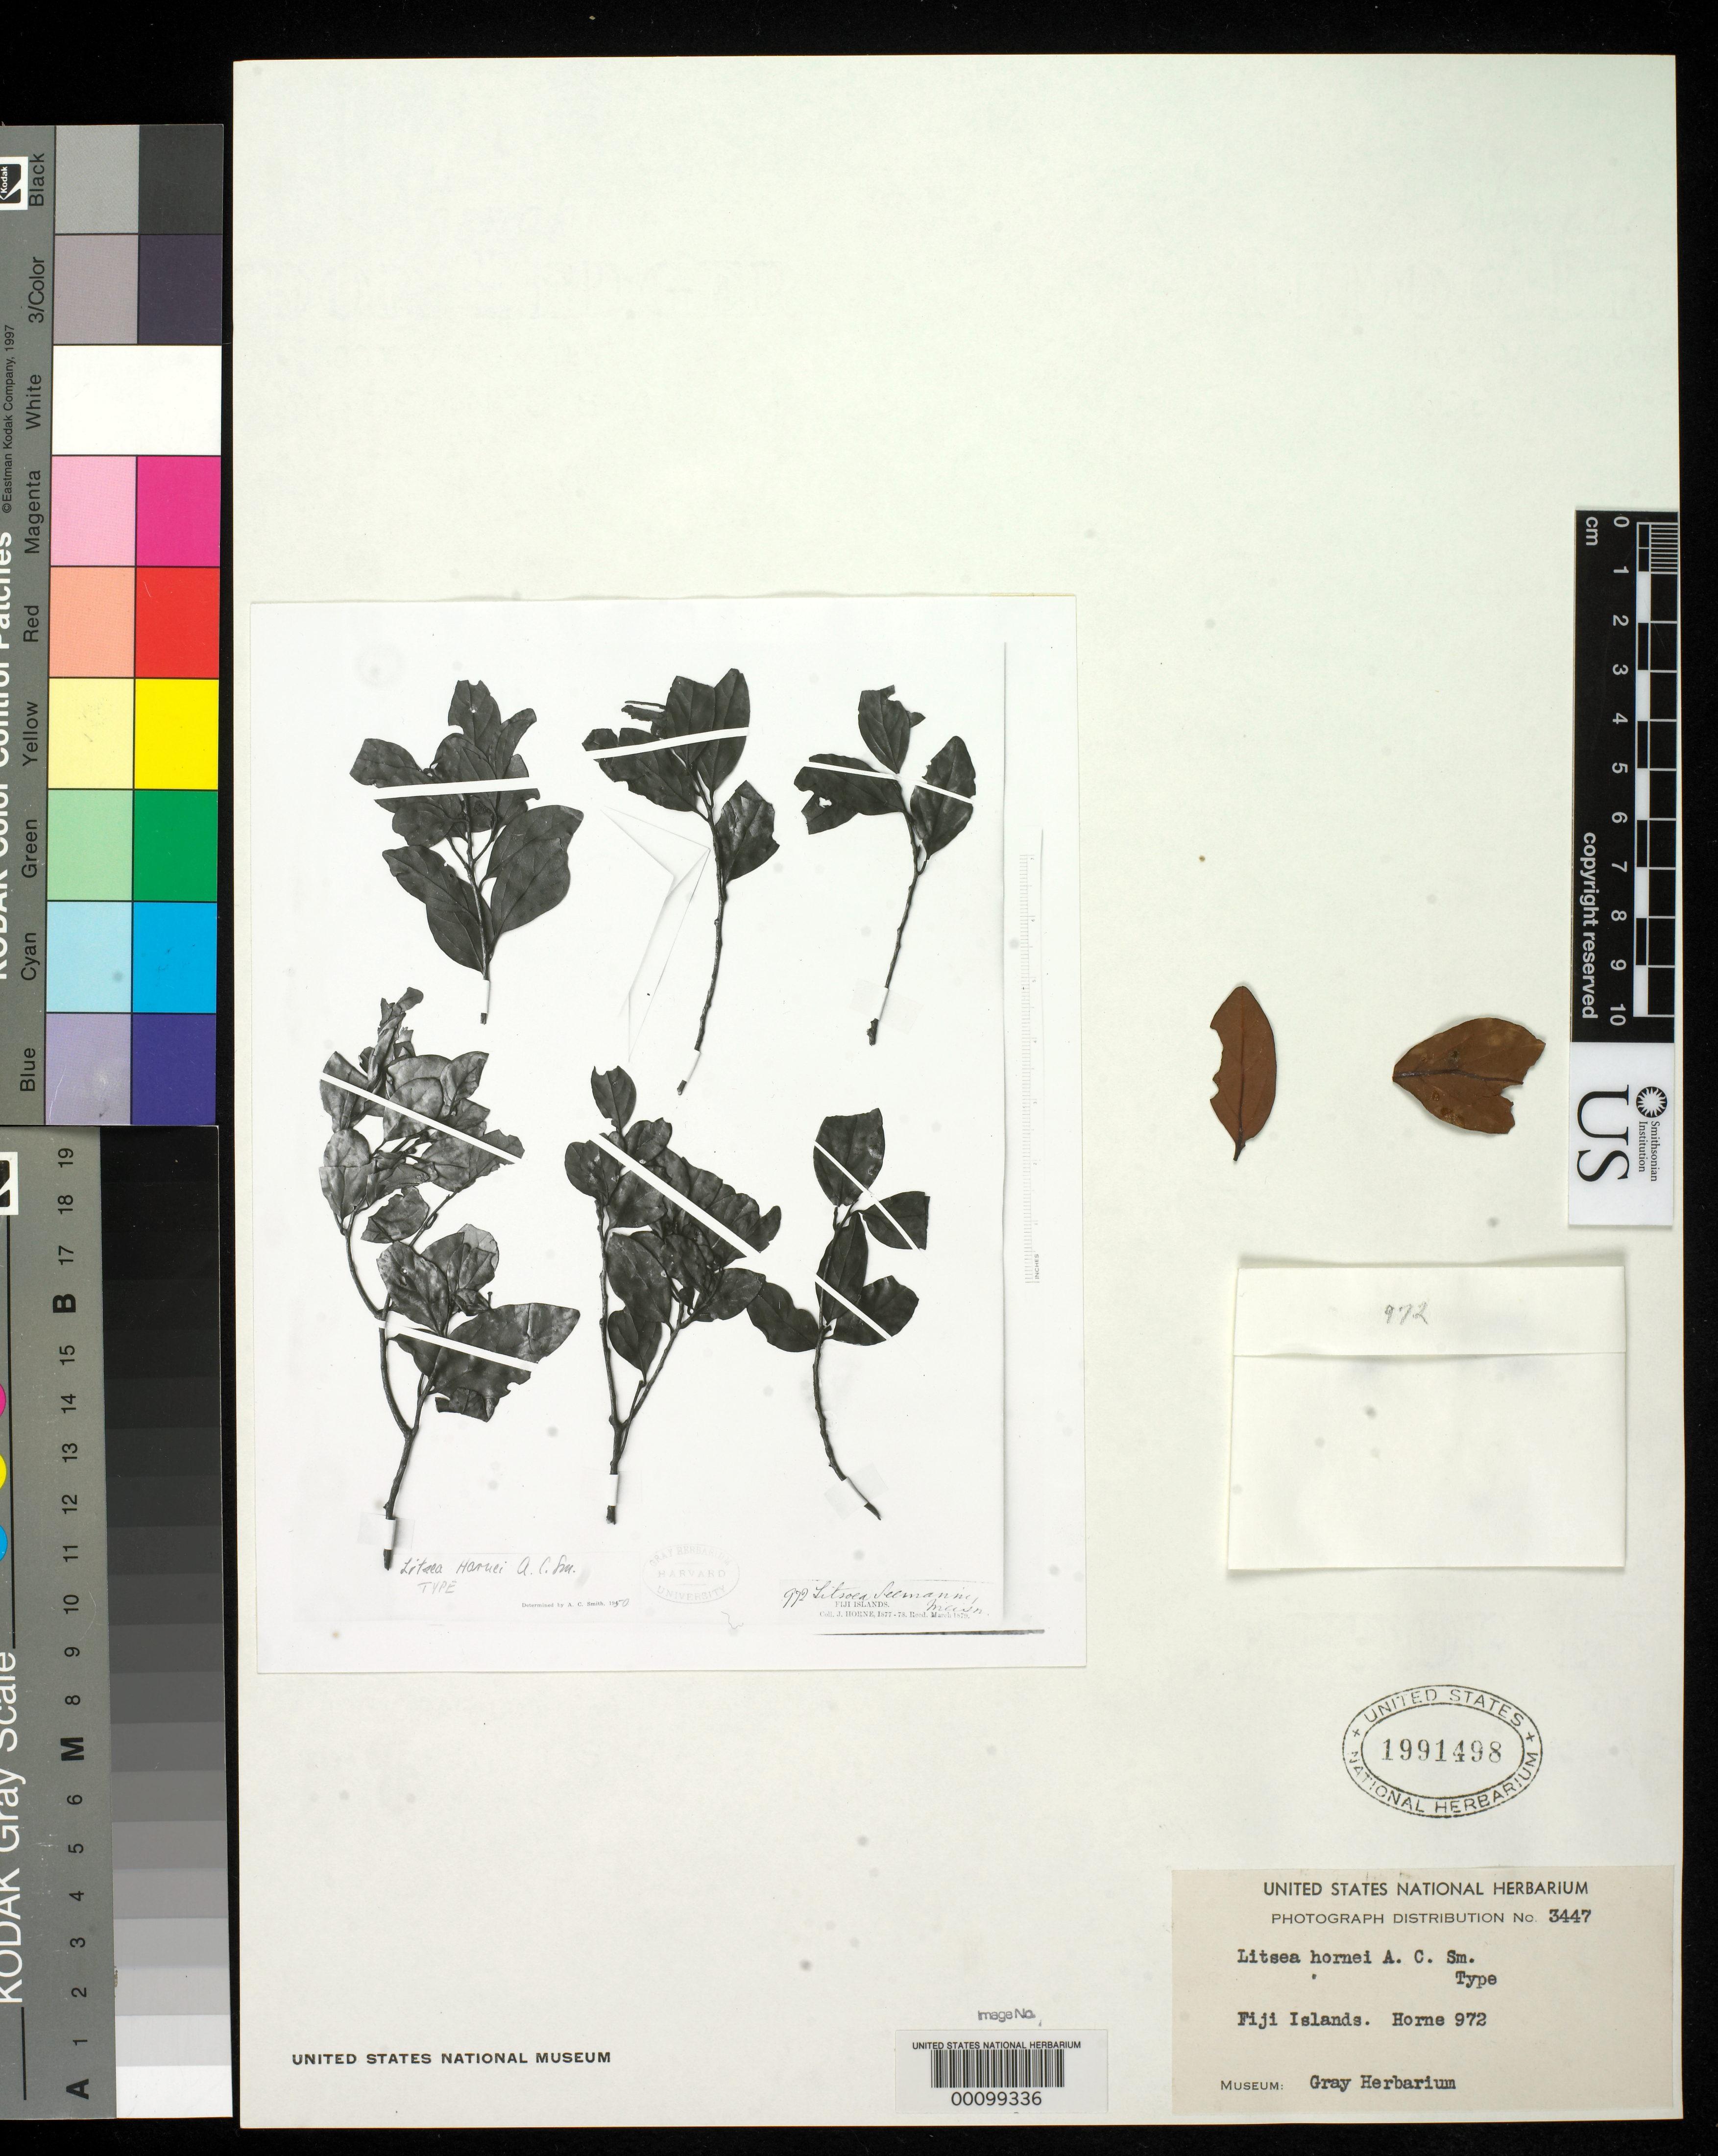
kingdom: Plantae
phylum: Tracheophyta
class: Magnoliopsida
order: Laurales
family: Lauraceae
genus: Litsea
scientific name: Litsea hornei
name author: A.C. Sm.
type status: Type Fragment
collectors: J. Horne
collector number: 972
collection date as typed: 1877 to -- --- 1878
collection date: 1877/1878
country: Fiji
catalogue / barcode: US 1991498